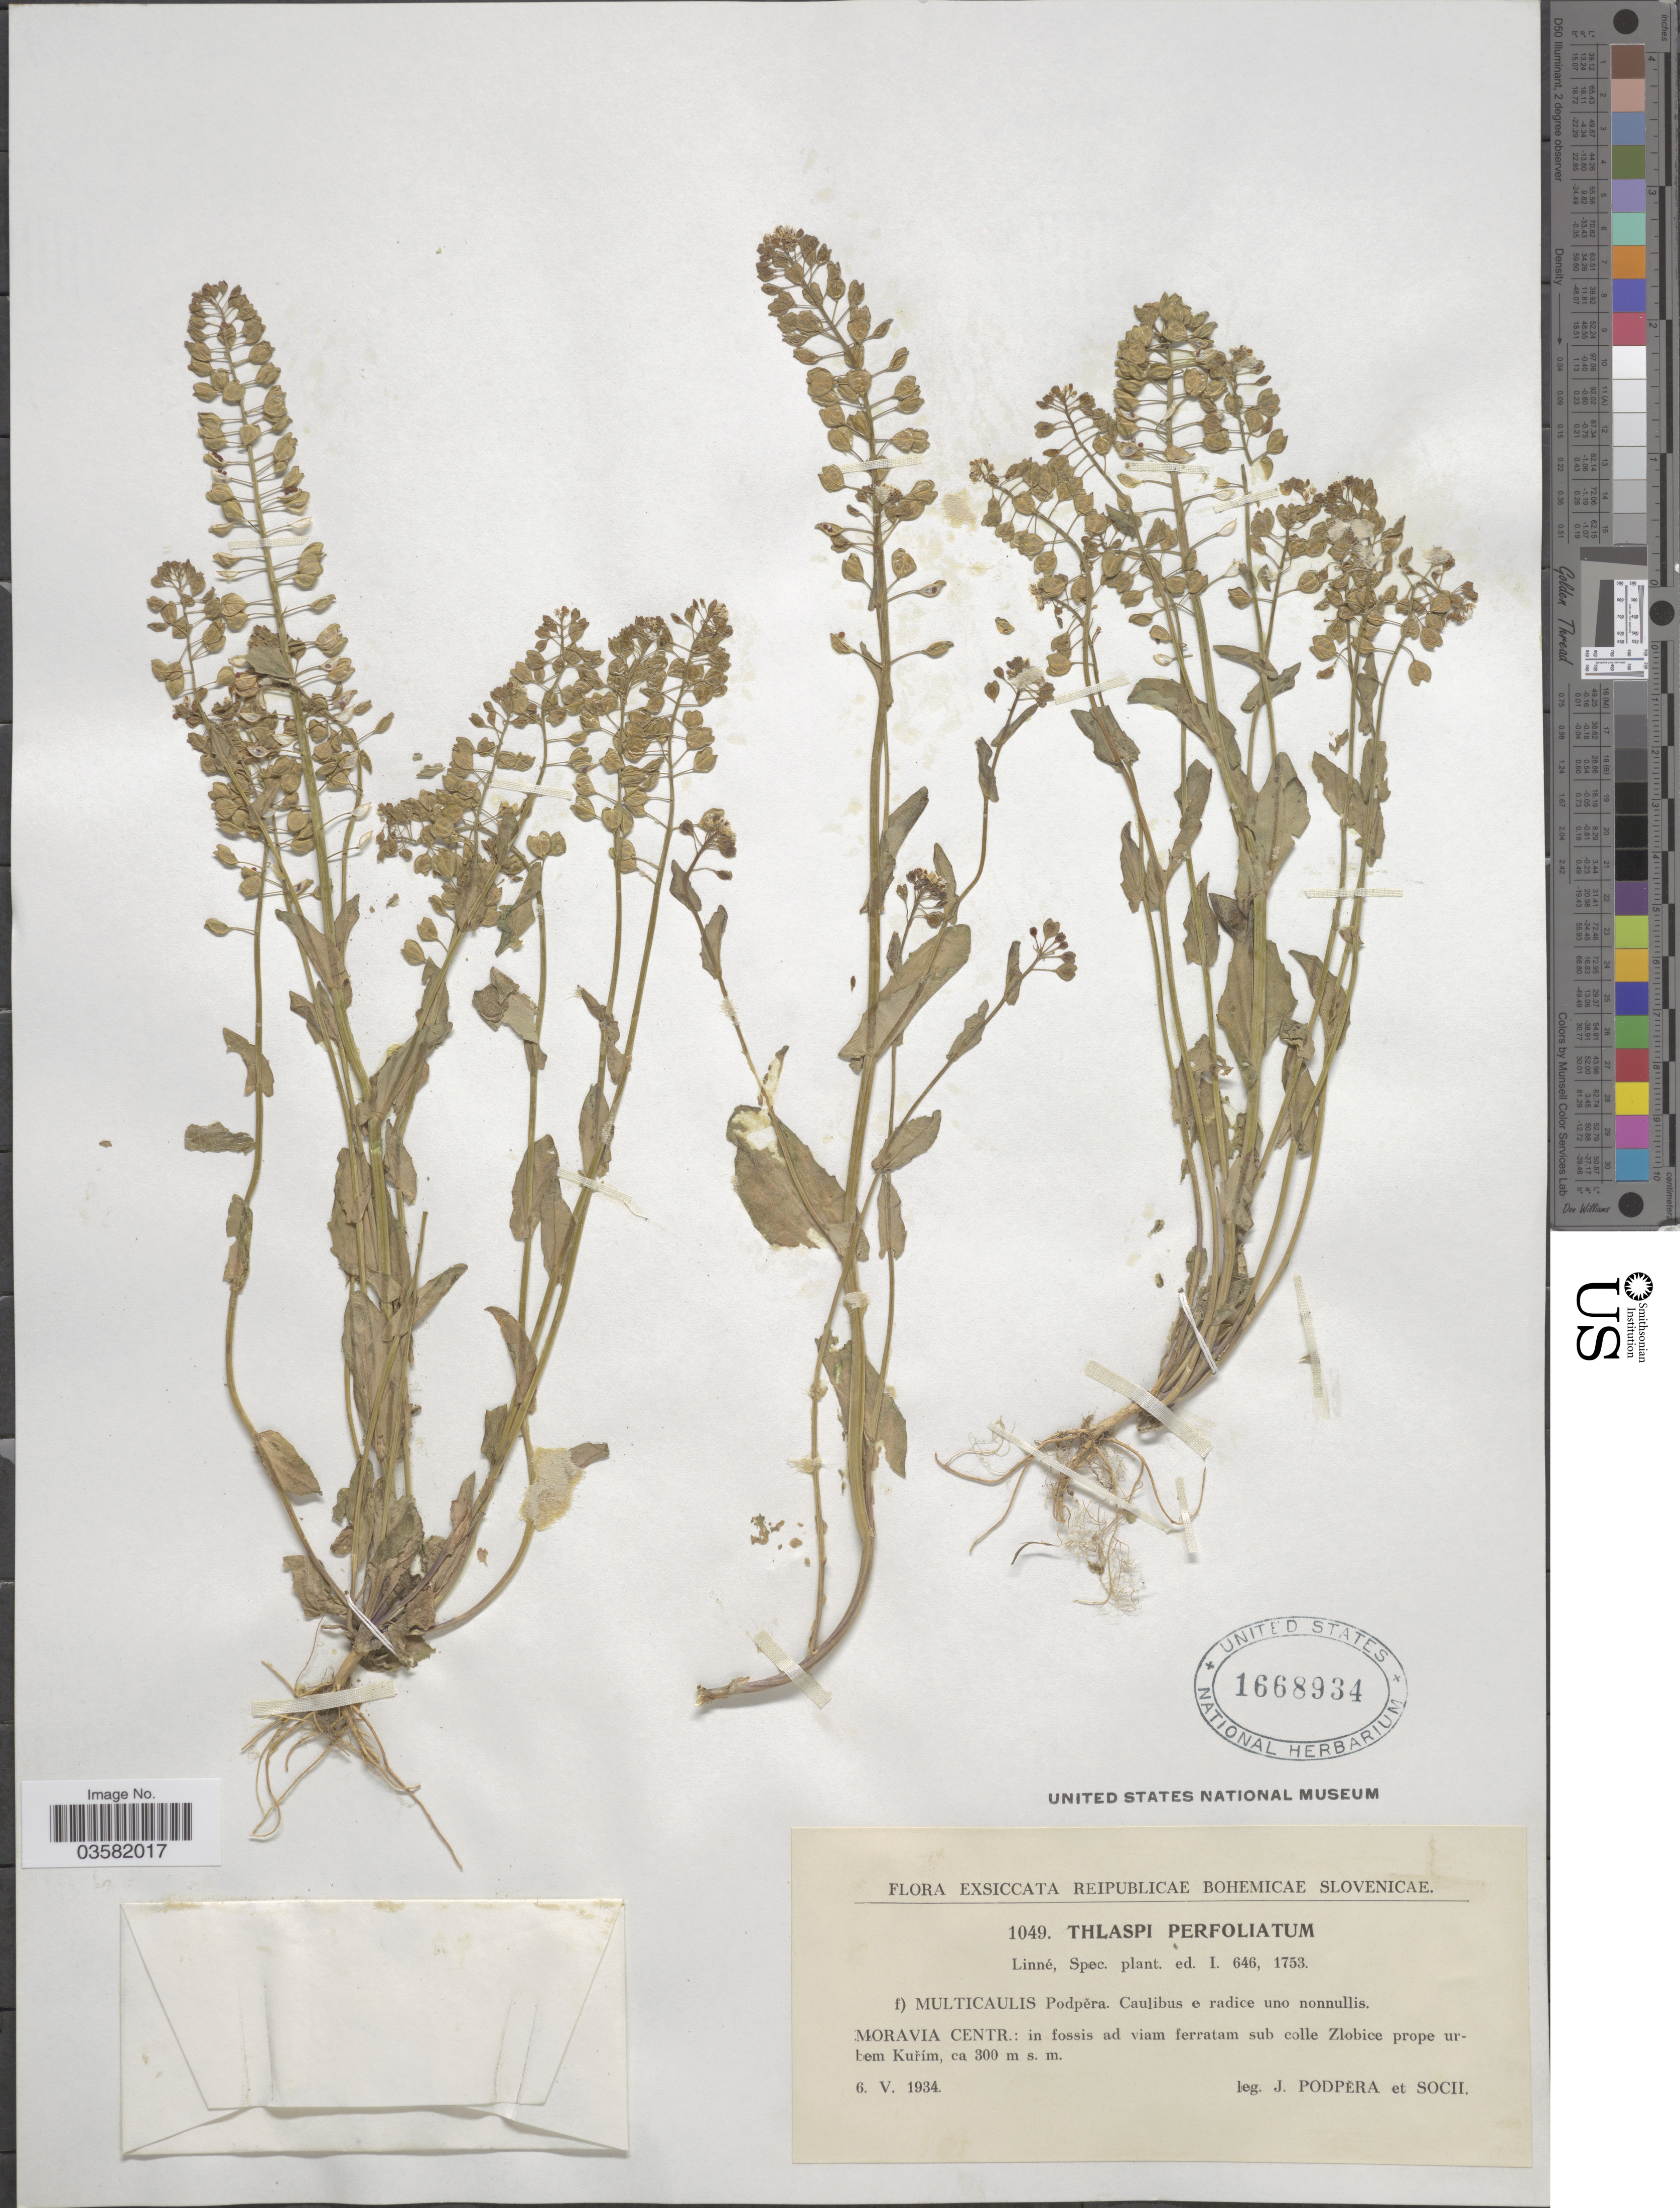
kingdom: Plantae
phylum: Tracheophyta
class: Magnoliopsida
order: Brassicales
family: Brassicaceae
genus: Thlaspi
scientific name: Thlaspi perfoliatum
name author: L.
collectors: J. Podpera & Socii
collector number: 1049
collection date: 1934-05-06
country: Czechia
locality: Reipublicae Bohemicae Slovenicae. Moravia Centr.: in fossis ad viam ferratam sub colle Zlobice prope urbem Kuřím.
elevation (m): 300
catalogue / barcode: US 1668934